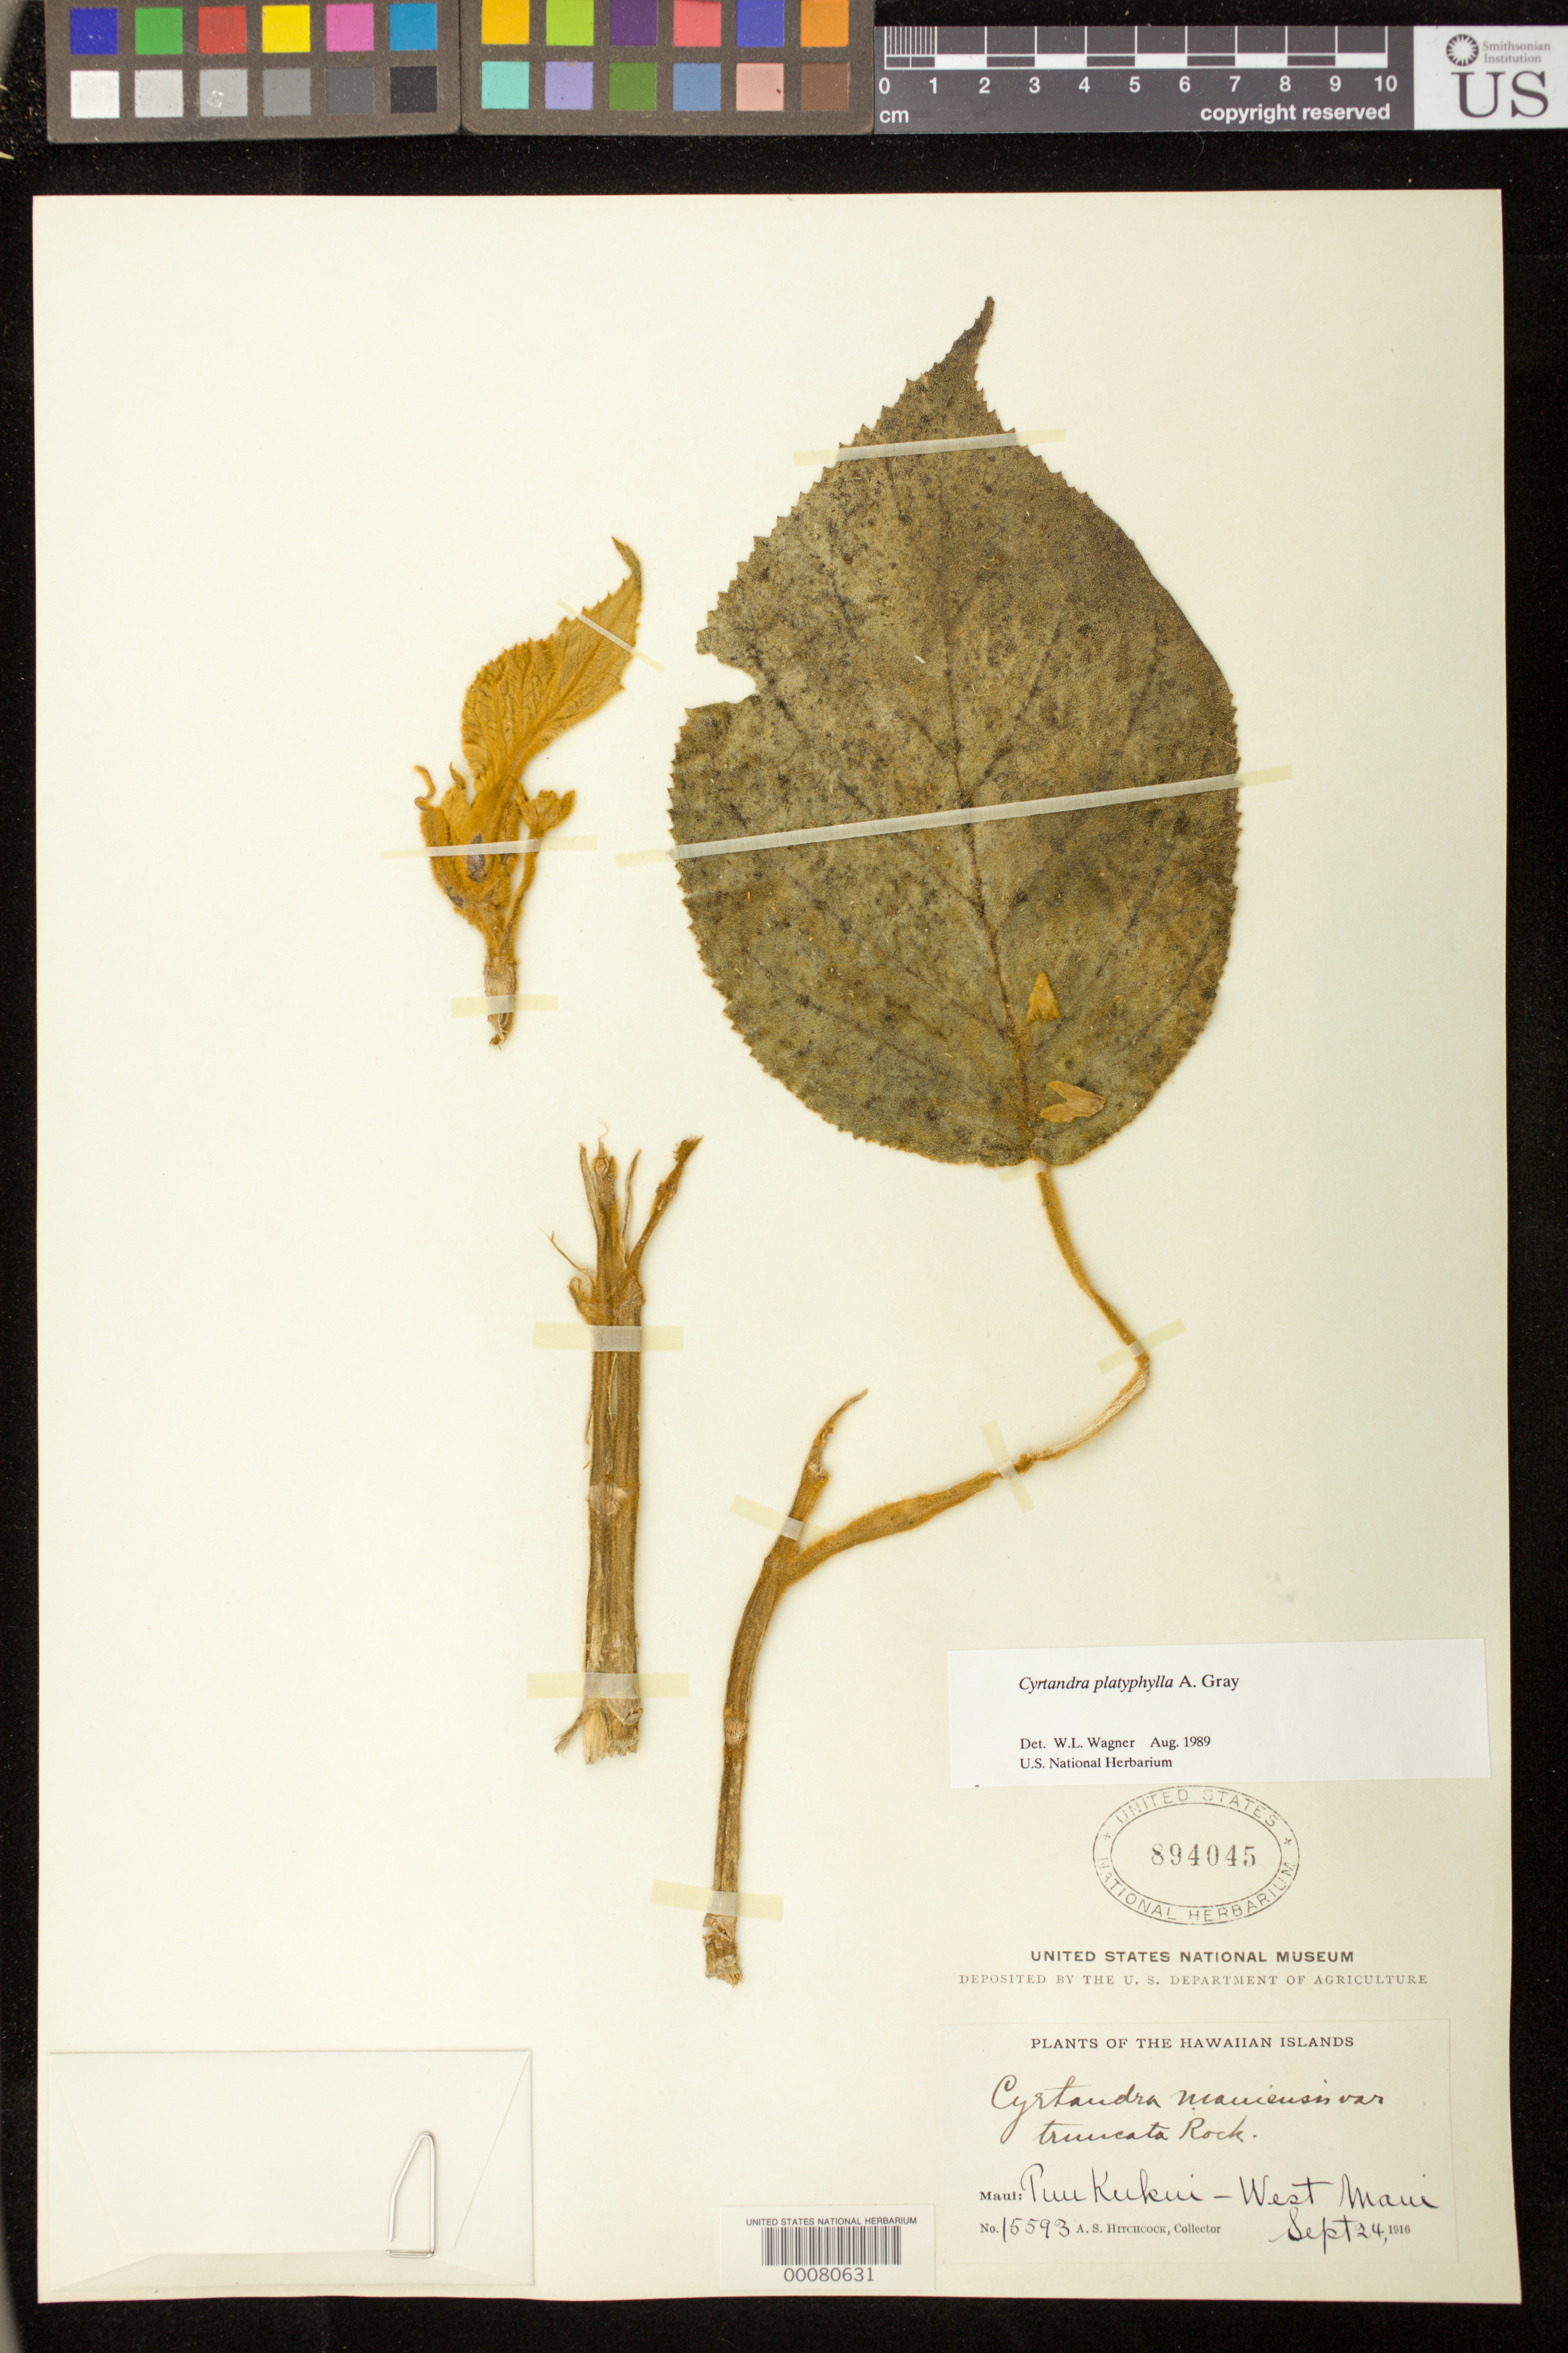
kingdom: Plantae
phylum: Tracheophyta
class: Magnoliopsida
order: Lamiales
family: Gesneriaceae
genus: Cyrtandra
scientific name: Cyrtandra platyphylla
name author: A. Gray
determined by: Wagner, W. L., (BOT), Smithsonian Institution - National Museum of Natural History (UNITED STATES)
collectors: A. S. Hitchcock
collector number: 15593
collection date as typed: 24 Sep 1916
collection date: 1916-09-24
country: United States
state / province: Hawaii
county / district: Maui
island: Maui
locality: Puu kukui, West Maui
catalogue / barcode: US 894045